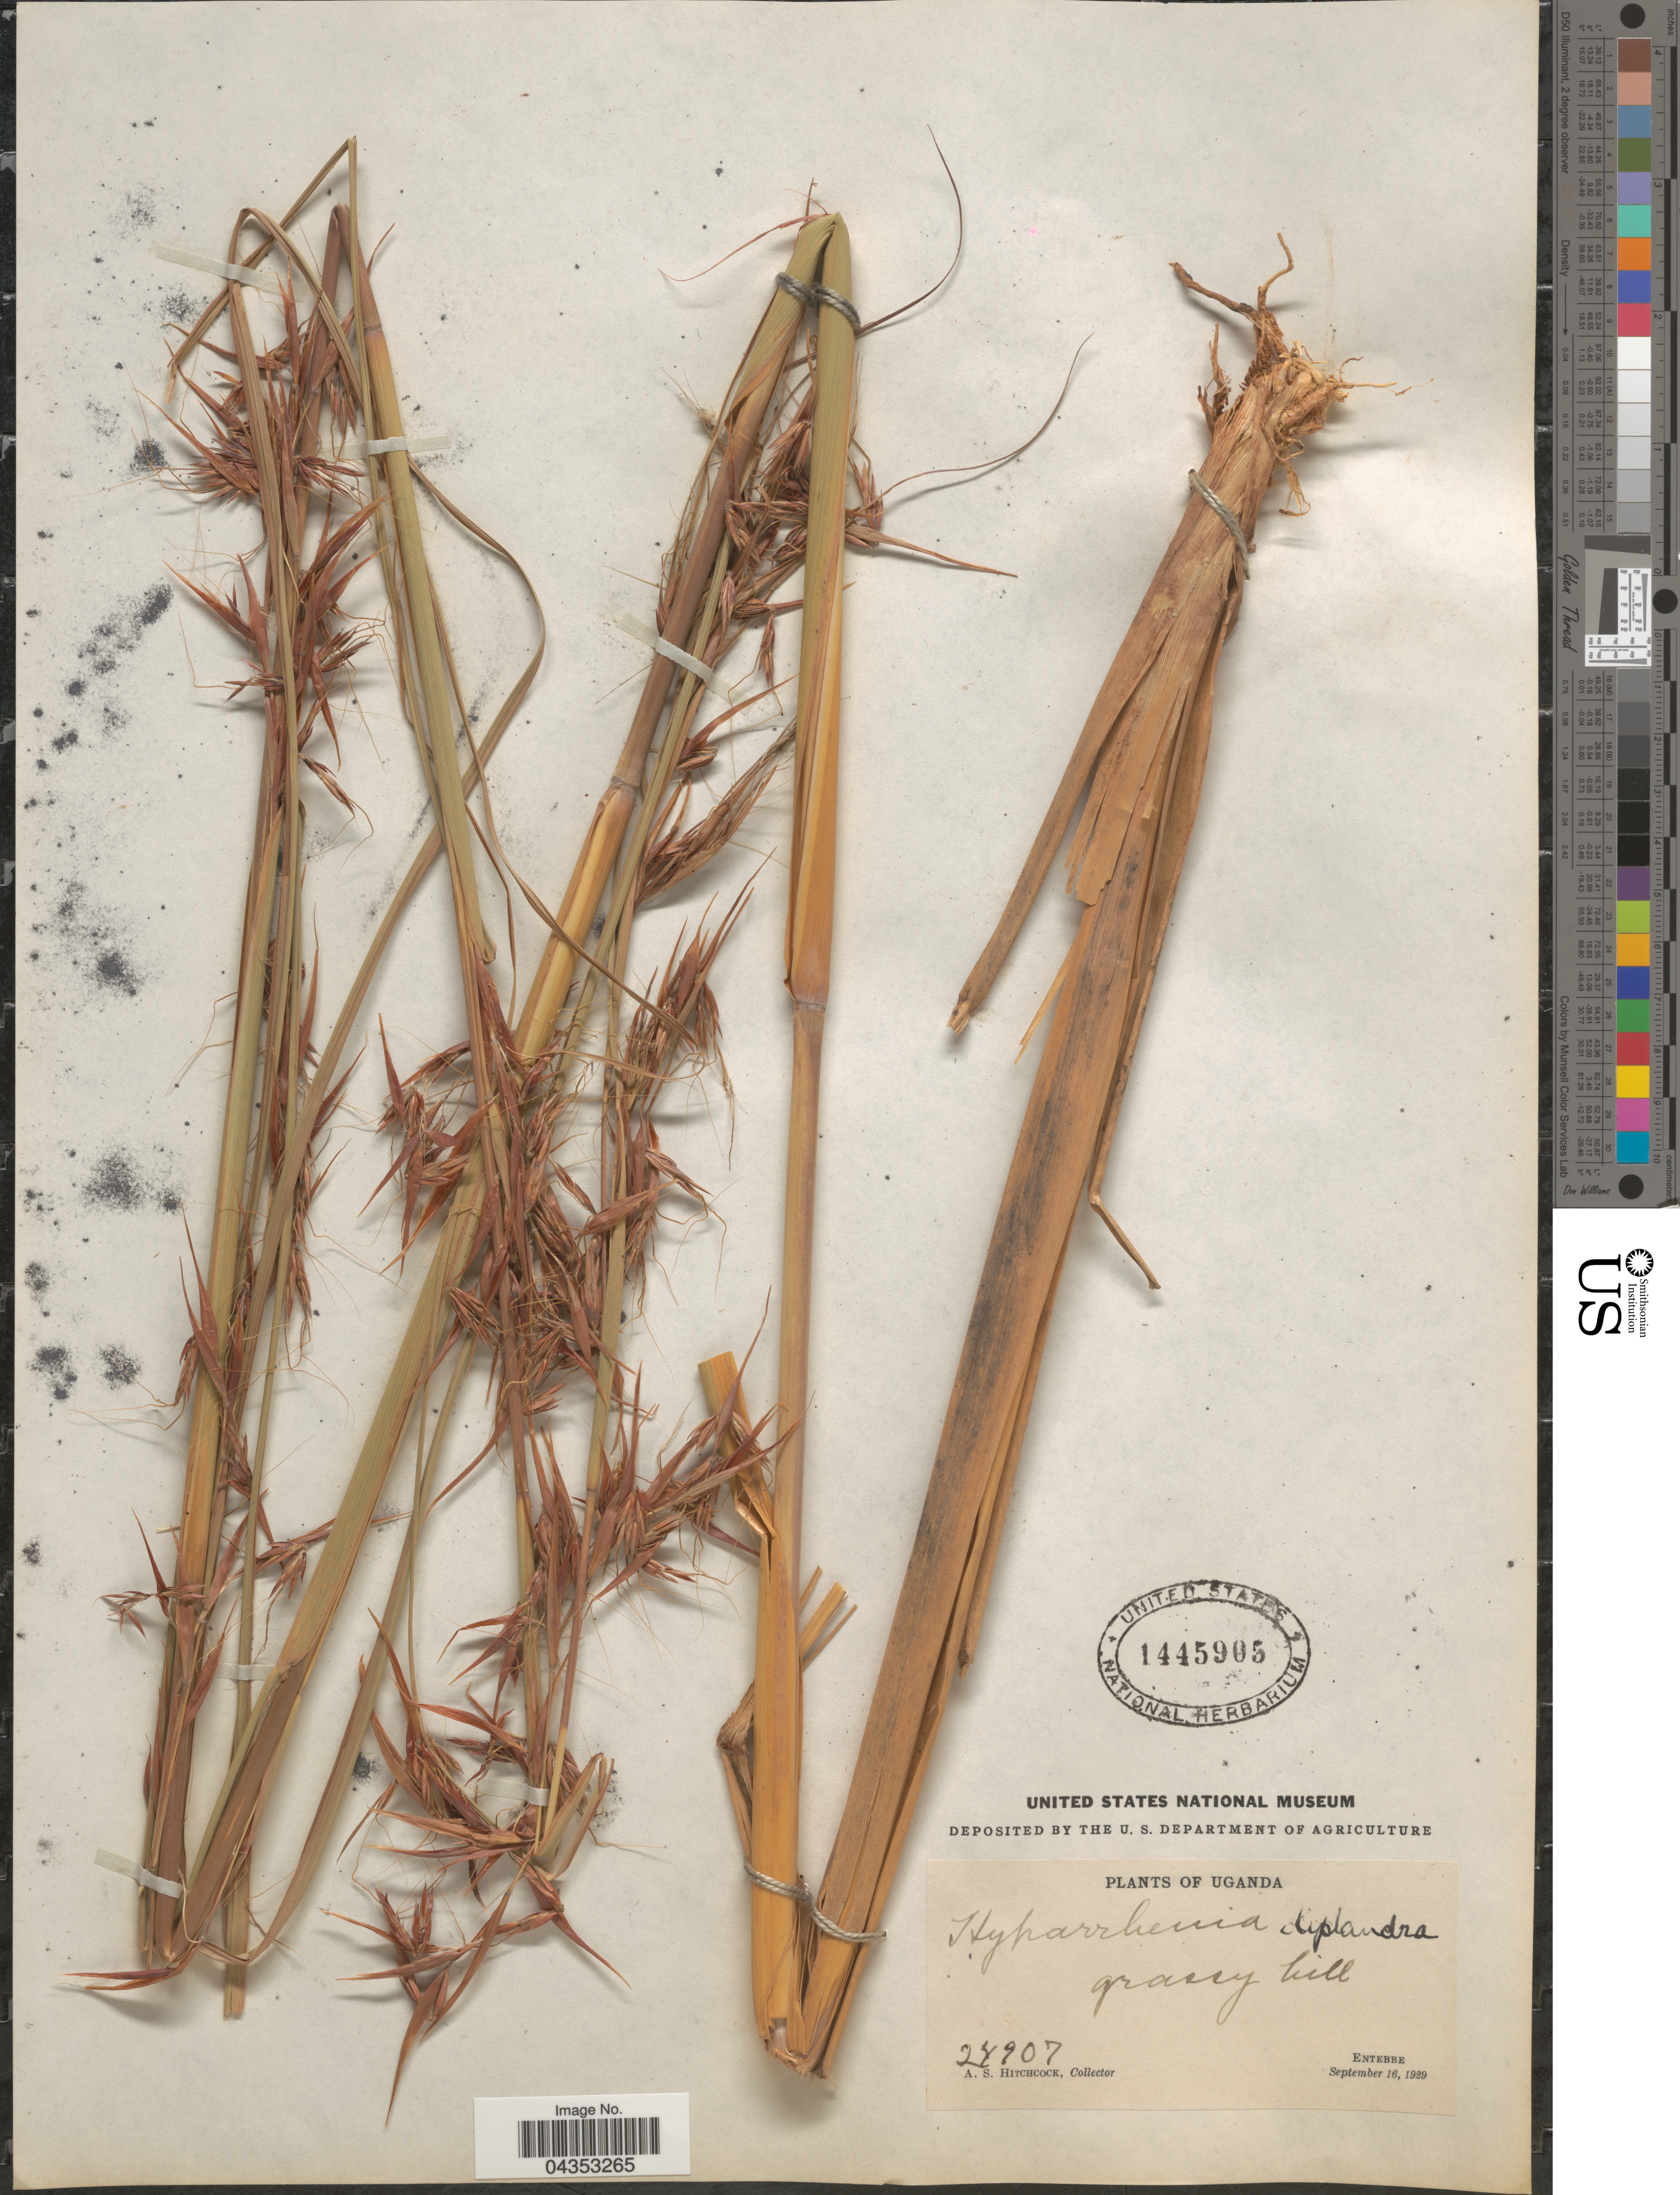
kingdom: Plantae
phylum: Tracheophyta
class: Liliopsida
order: Poales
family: Poaceae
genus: Hyparrhenia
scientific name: Hyparrhenia diplandra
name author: (Hack.) Stapf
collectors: A. S. Hitchcock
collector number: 24907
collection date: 1929-09-16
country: Uganda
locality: Grassy hill. Entebbe.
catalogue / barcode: US 1445905